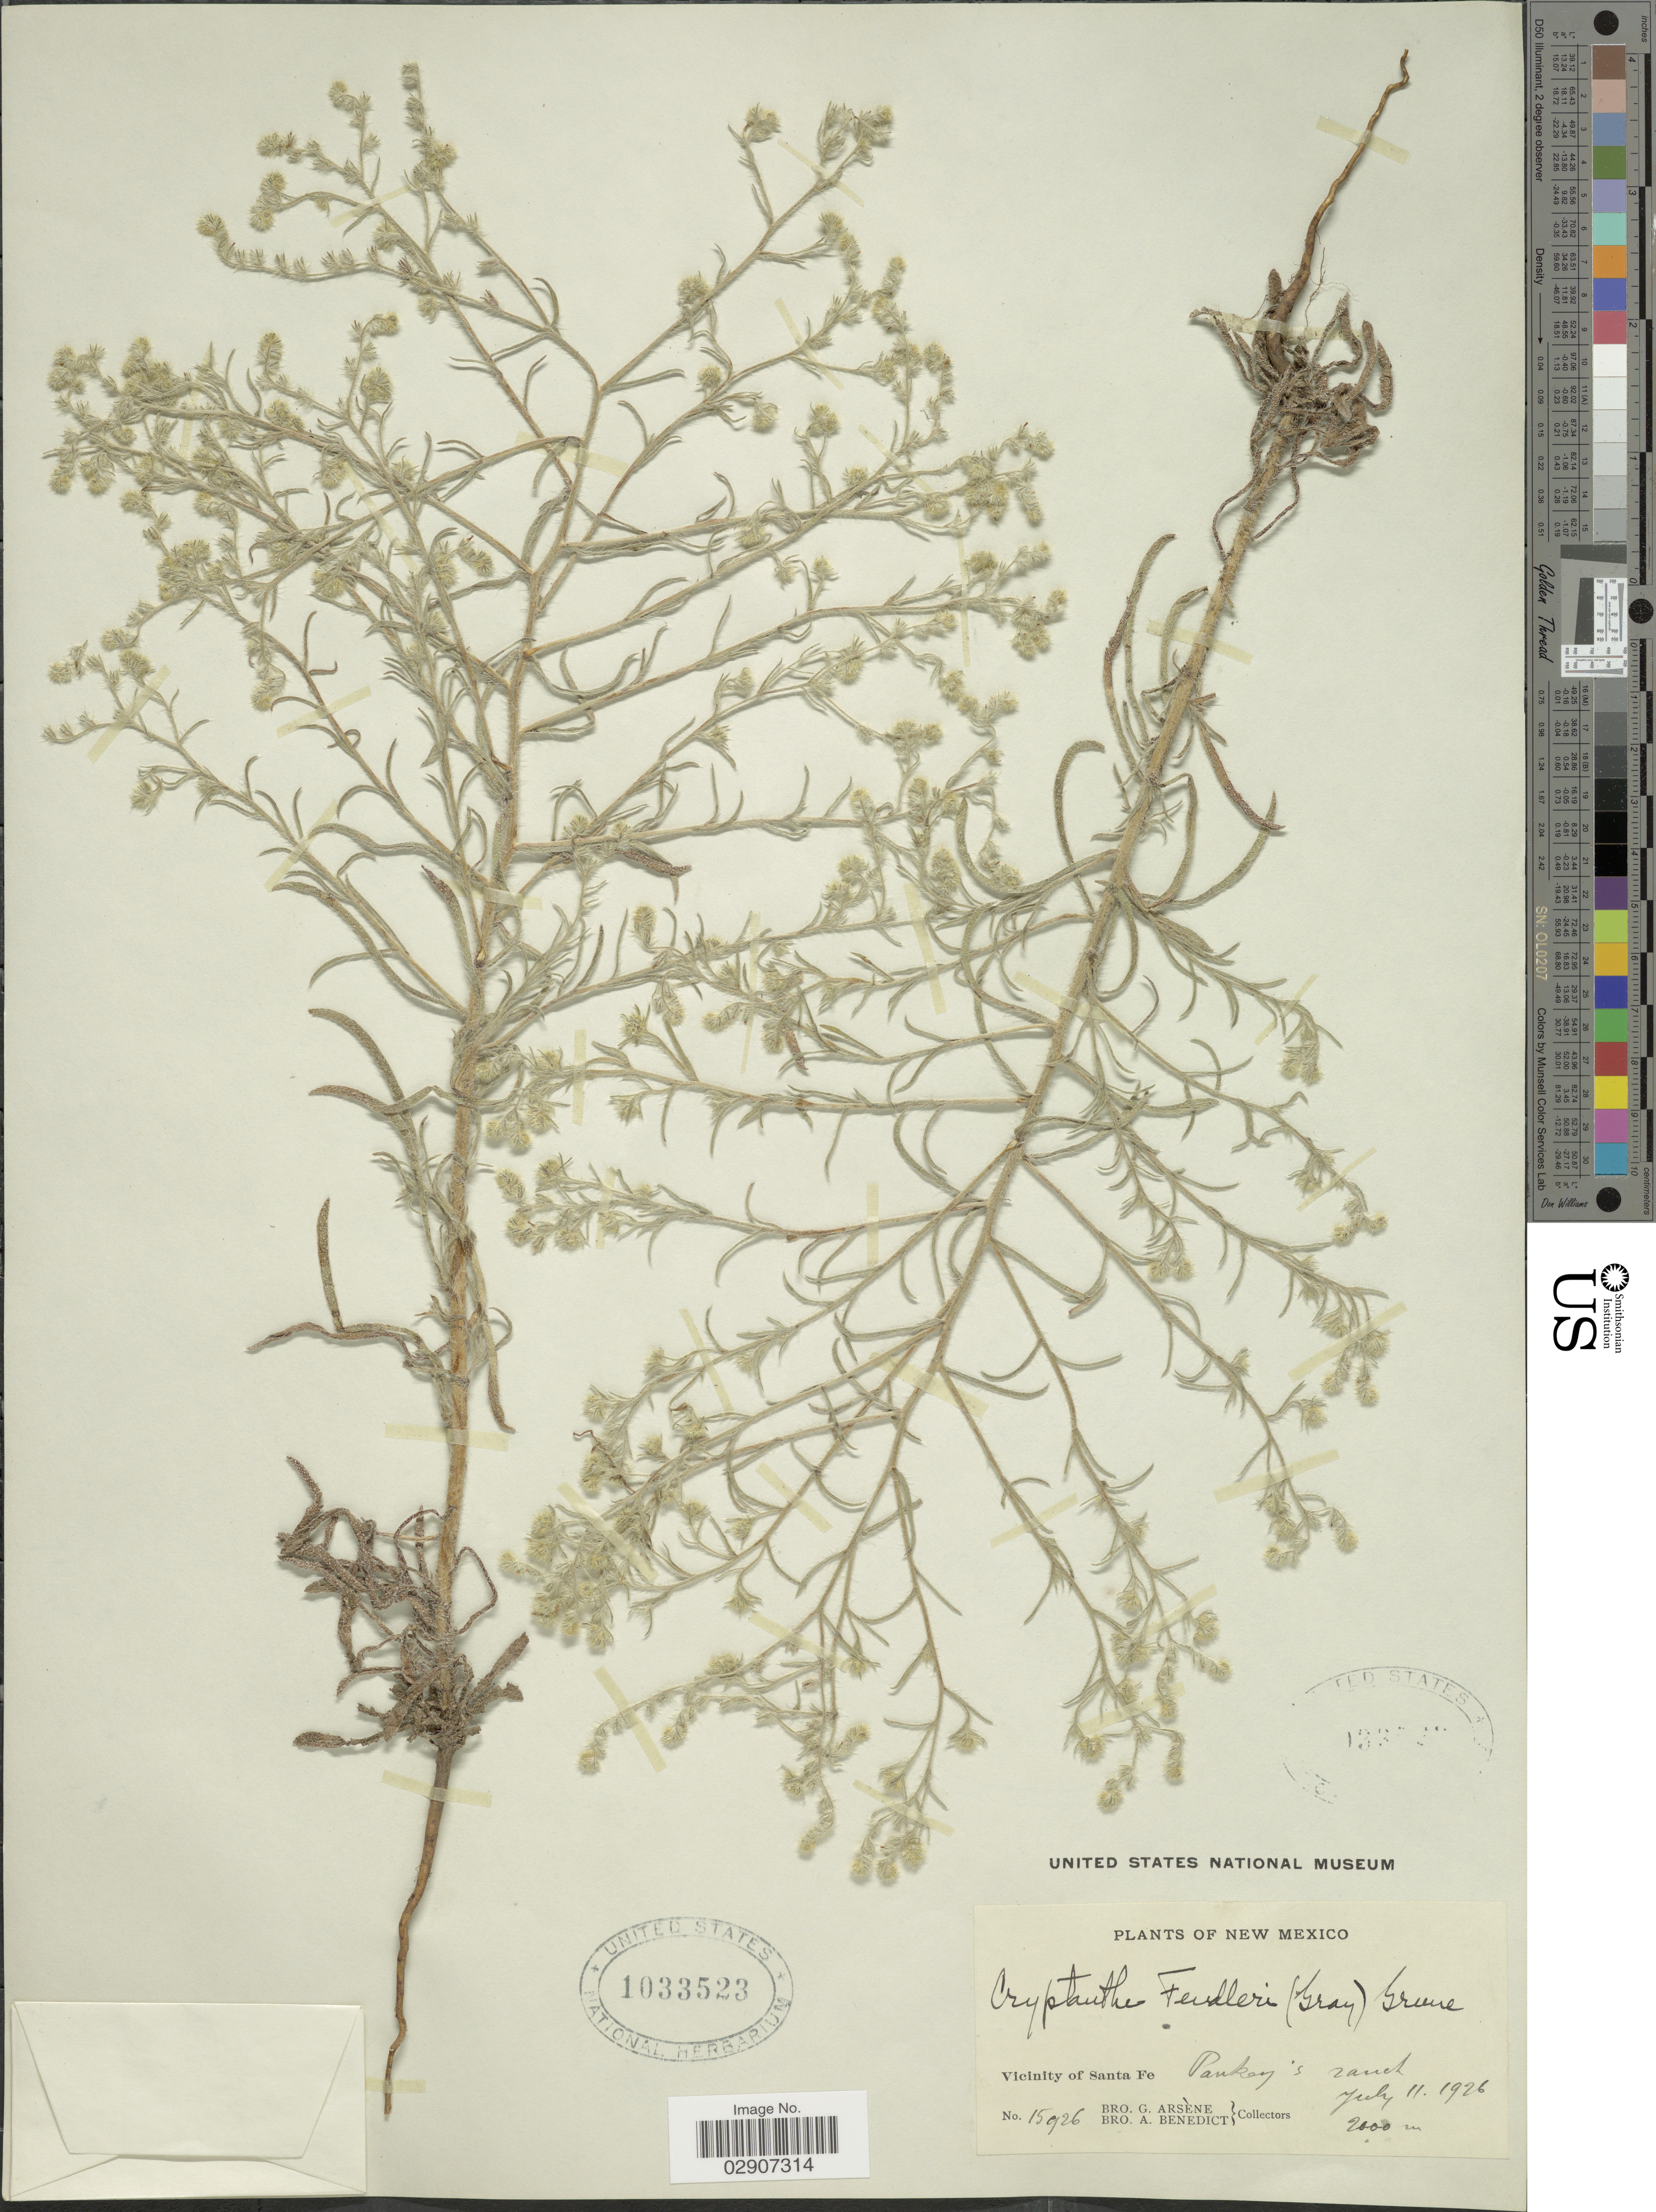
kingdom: Plantae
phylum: Tracheophyta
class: Magnoliopsida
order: Boraginales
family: Boraginaceae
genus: Cryptantha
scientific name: Cryptantha fendleri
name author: (A. Gray) Greene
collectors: Bro. G. Arsène & Bro. A. Benedict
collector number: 15926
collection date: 1926-07-11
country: United States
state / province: New Mexico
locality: Vicinity of Santa Fe, Pankey's Ranch.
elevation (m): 2000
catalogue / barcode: US 1033523